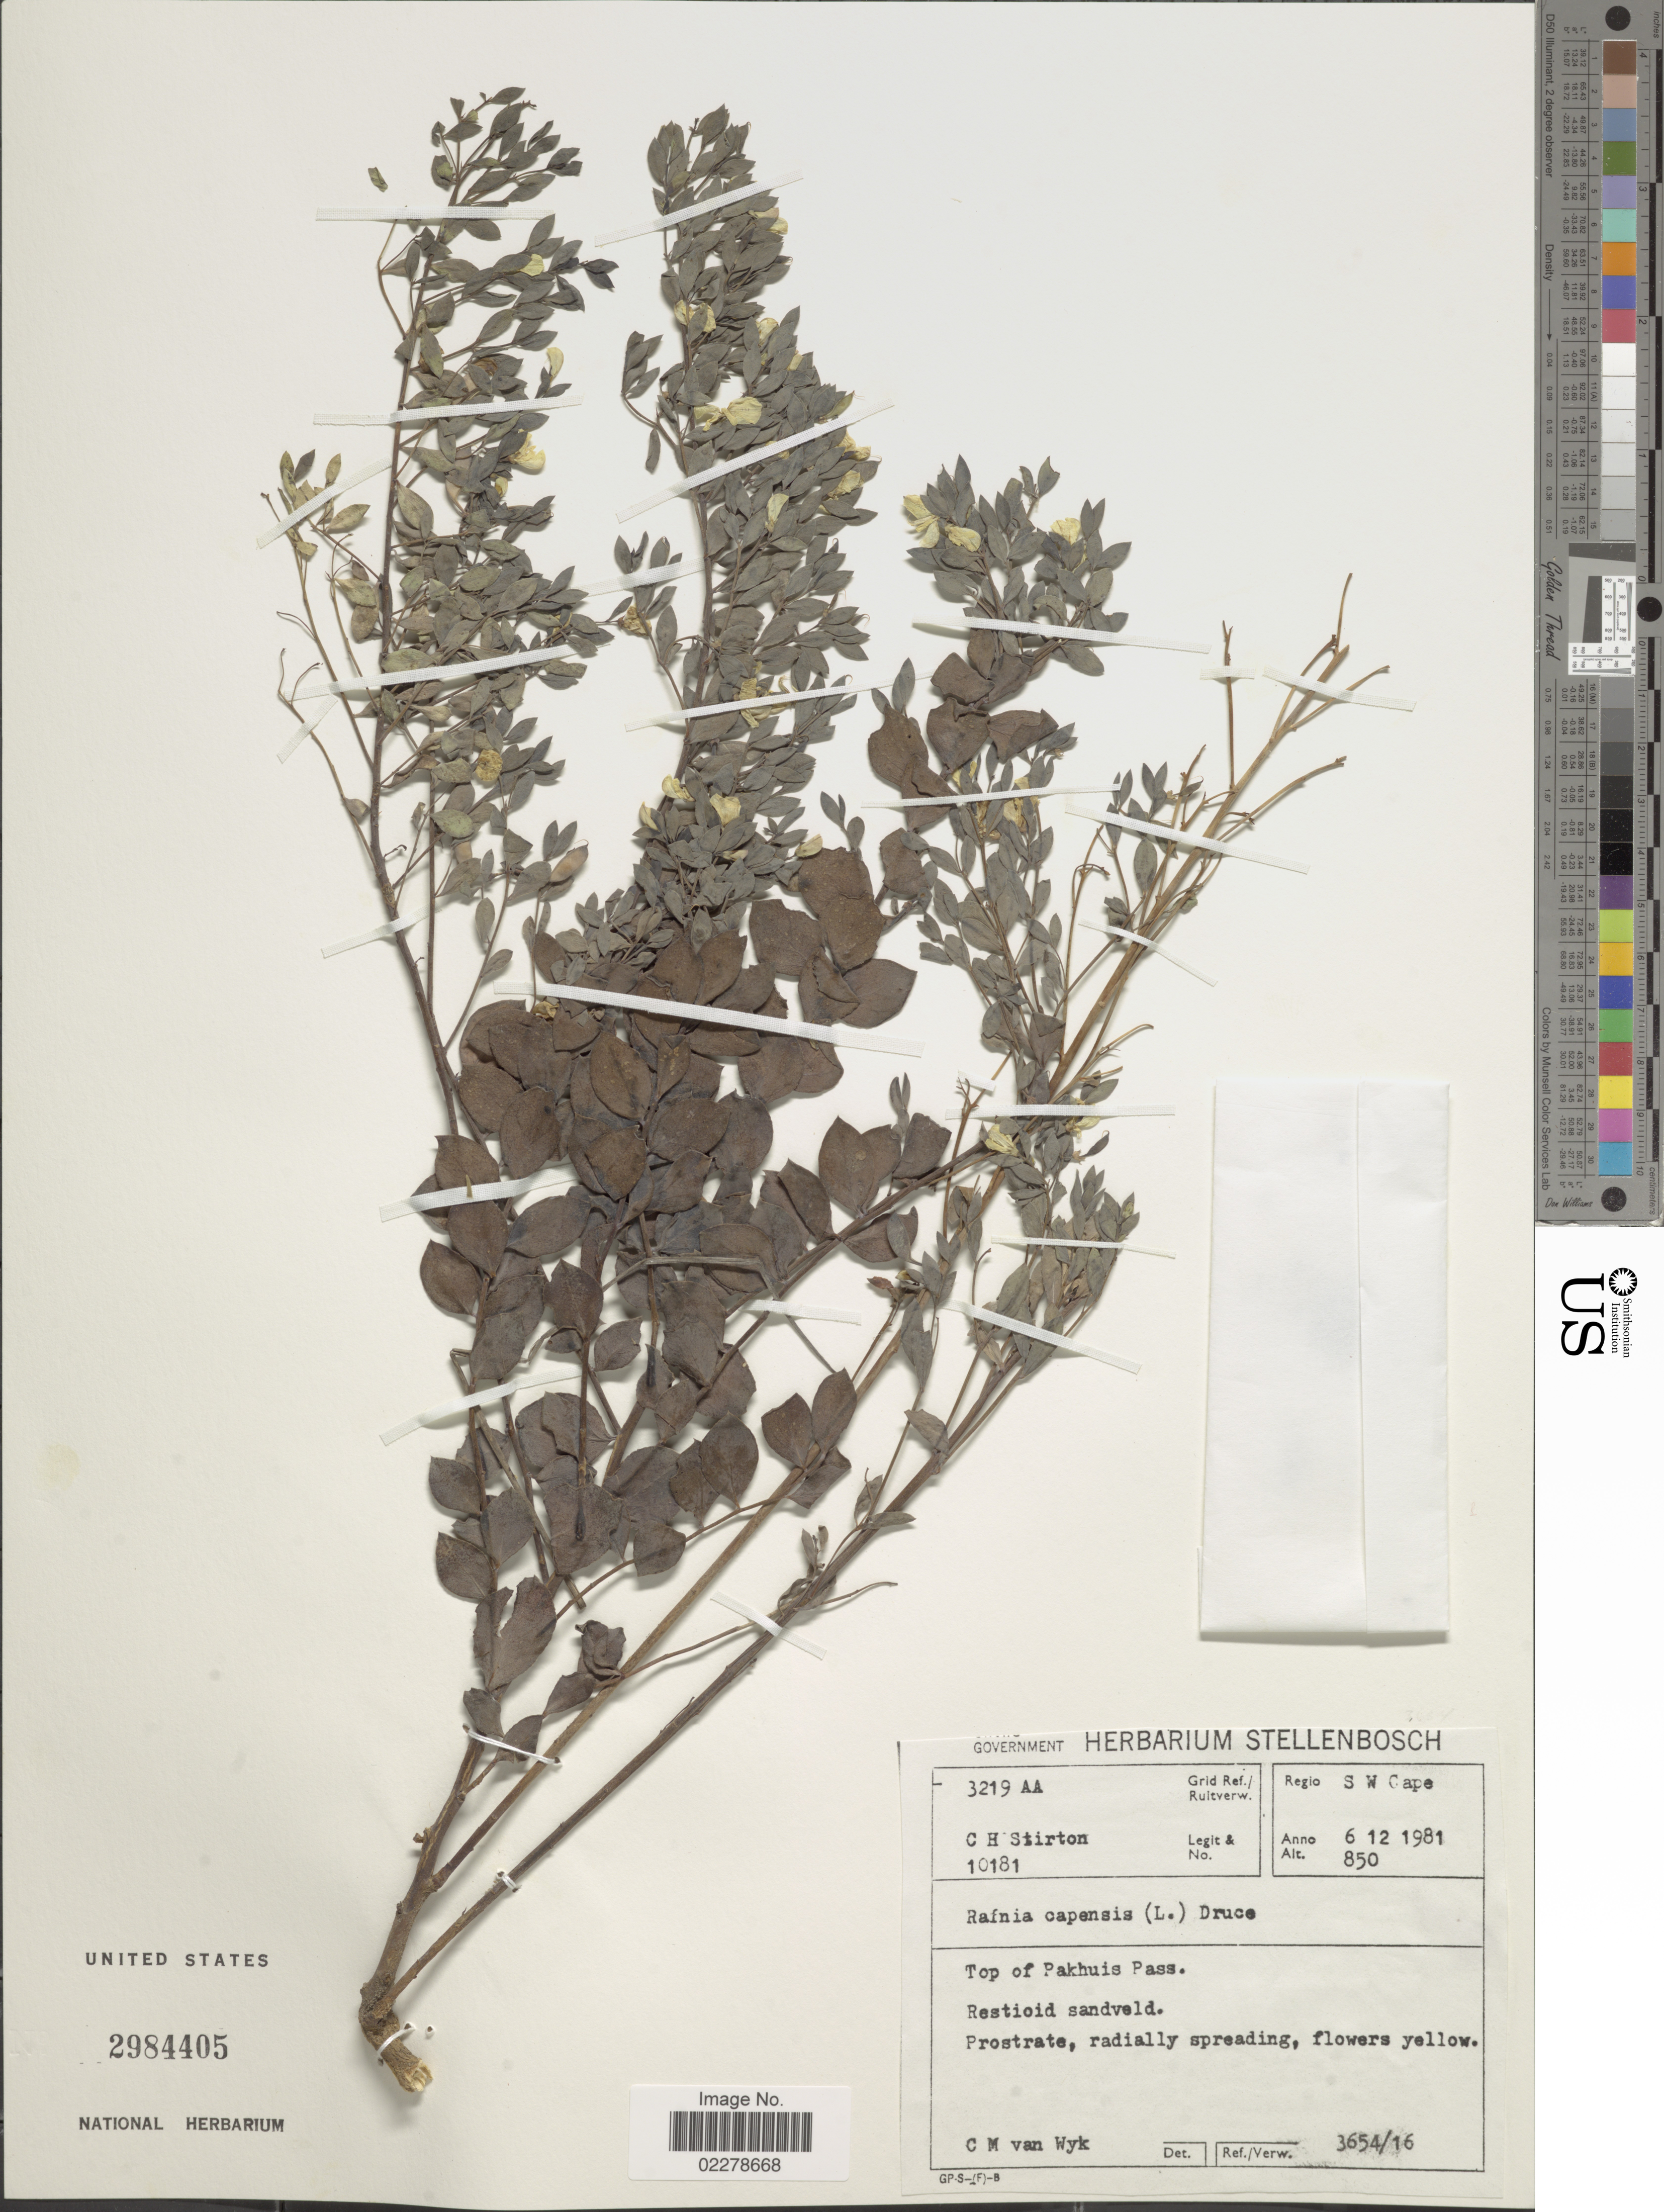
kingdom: Plantae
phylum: Tracheophyta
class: Magnoliopsida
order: Fabales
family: Fabaceae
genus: Rafnia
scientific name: Rafnia capensis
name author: (L.) Druce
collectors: C. H. Stirton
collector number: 10181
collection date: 1981-12-06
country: South Africa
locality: S W Cape. Top of Pakhuis Pass.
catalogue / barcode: US 2984405